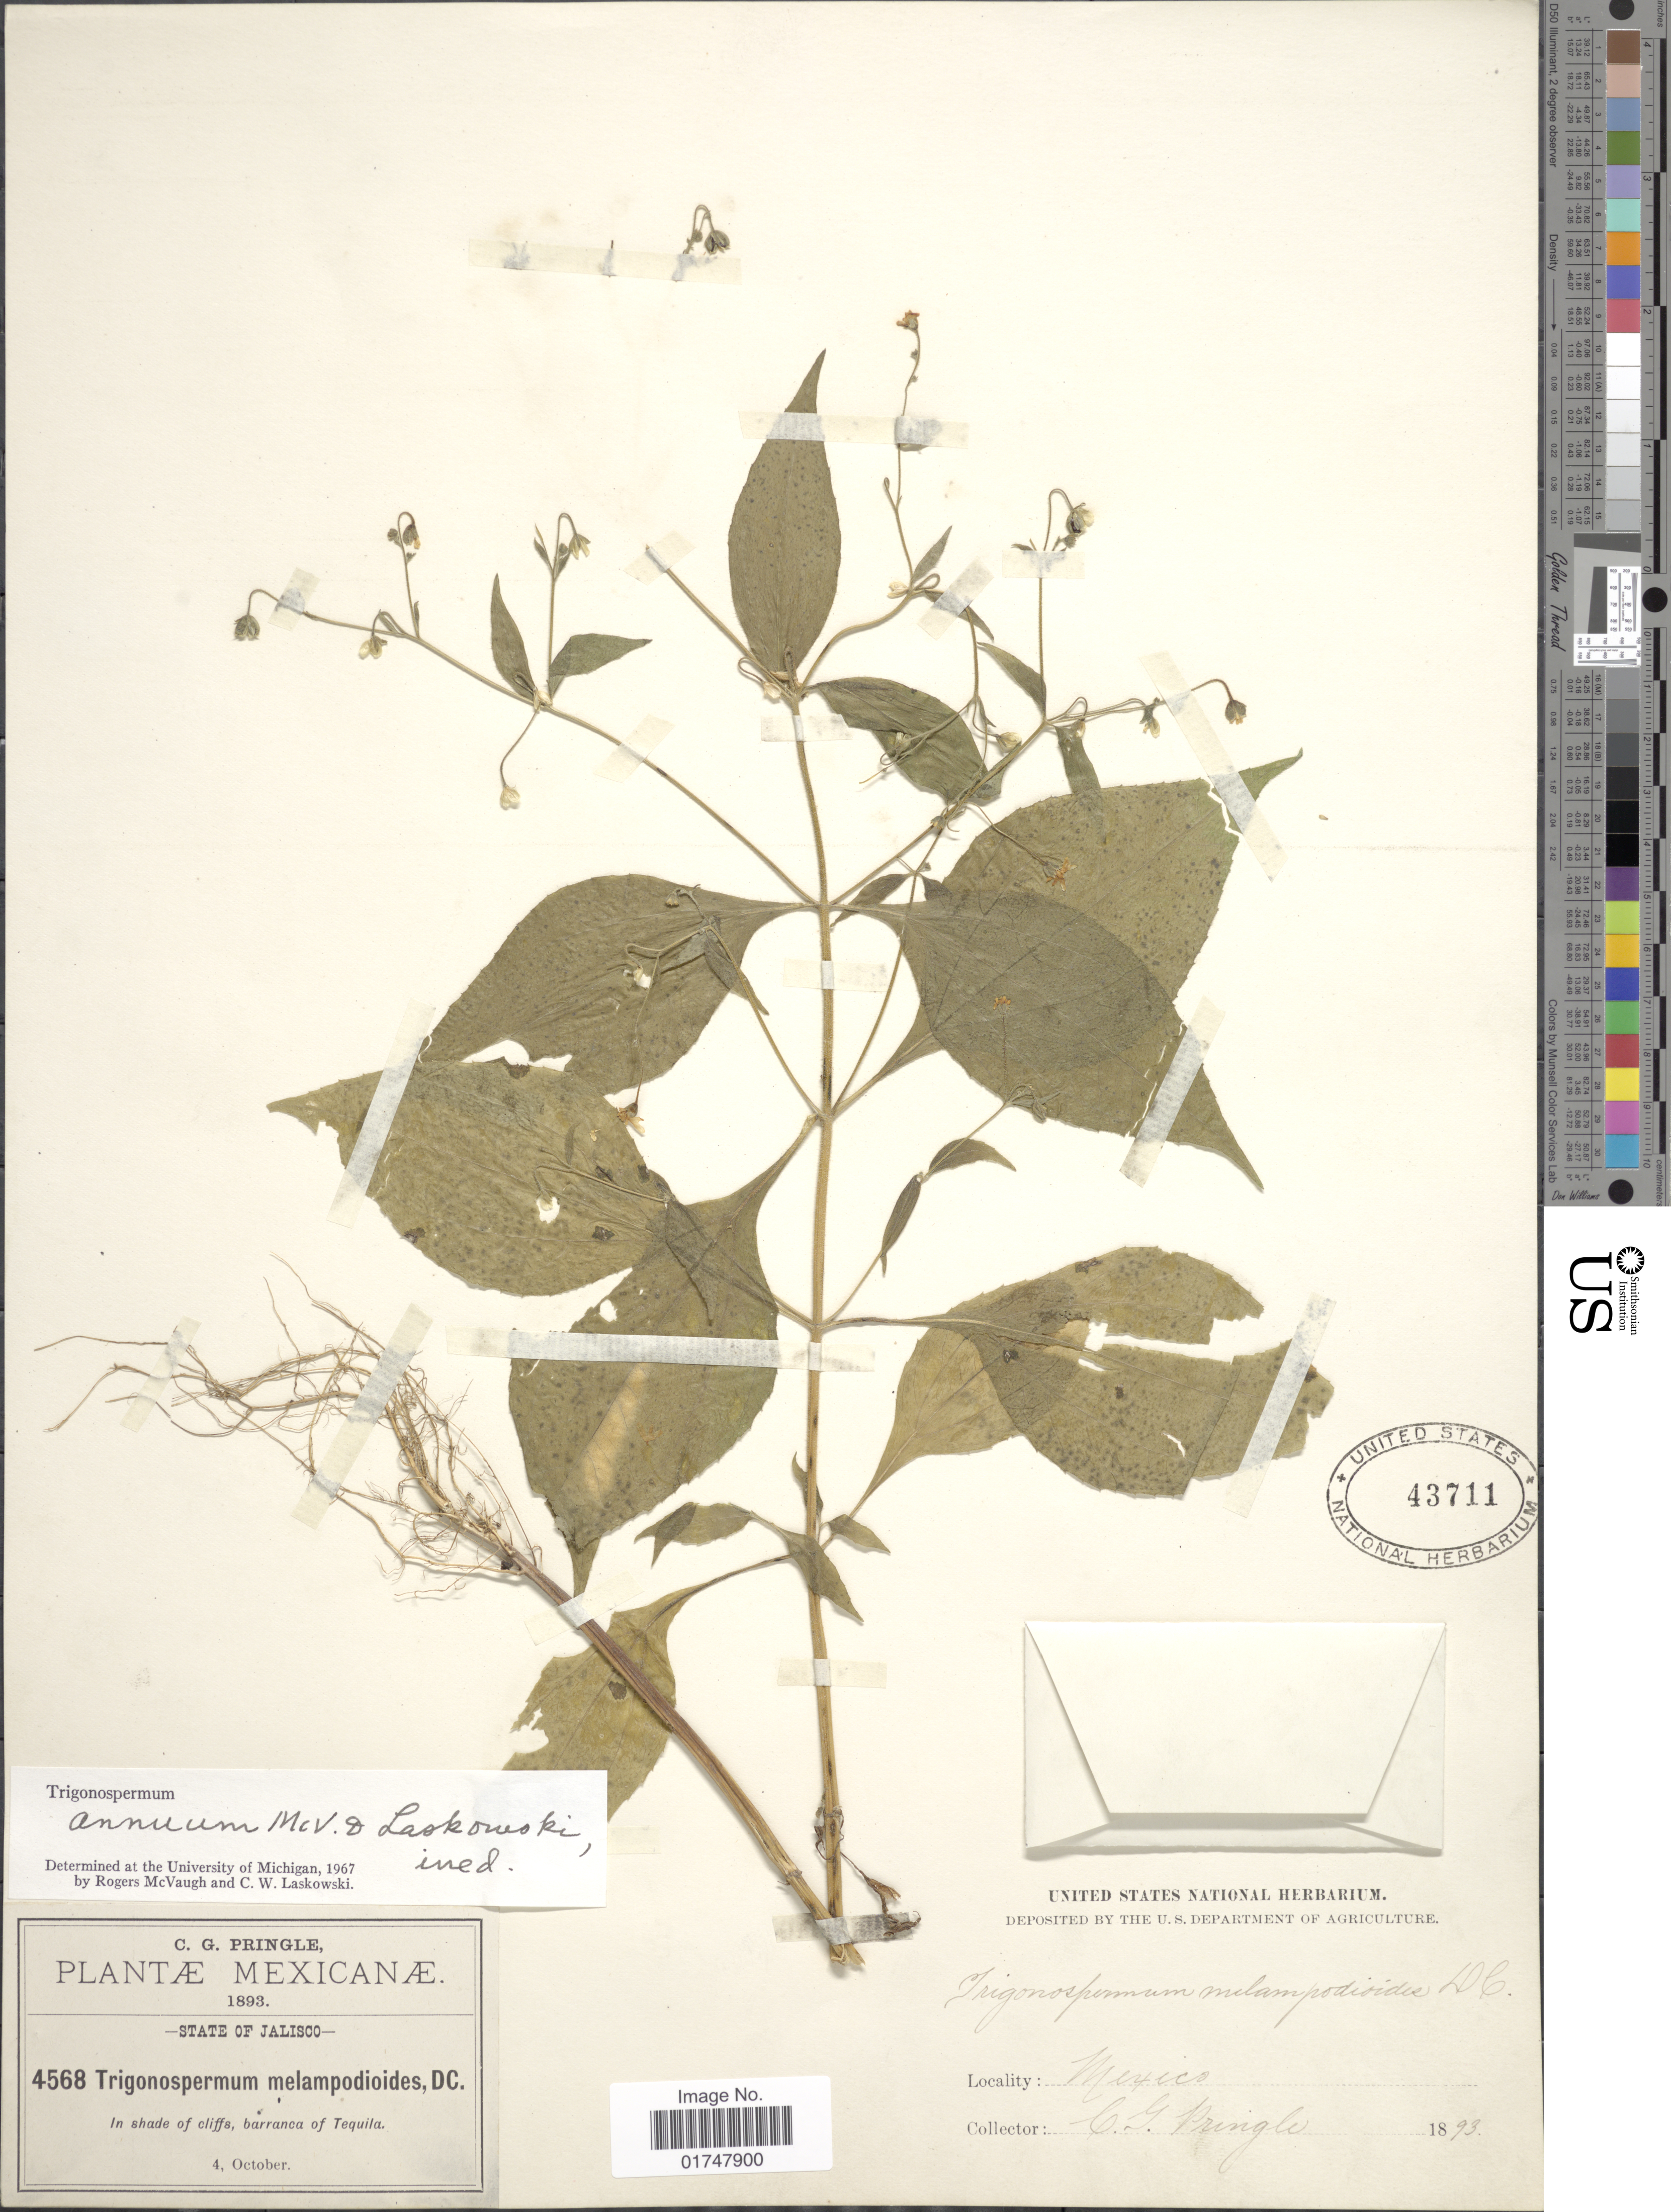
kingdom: Plantae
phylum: Tracheophyta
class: Magnoliopsida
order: Asterales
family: Asteraceae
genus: Trigonospermum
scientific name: Trigonospermum annuum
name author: McVaugh & Laskowski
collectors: C. G. Pringle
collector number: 4568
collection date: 1893-10-04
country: Mexico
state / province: Jalisco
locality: In shade cliffs, barranca of Tequila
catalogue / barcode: US 43711